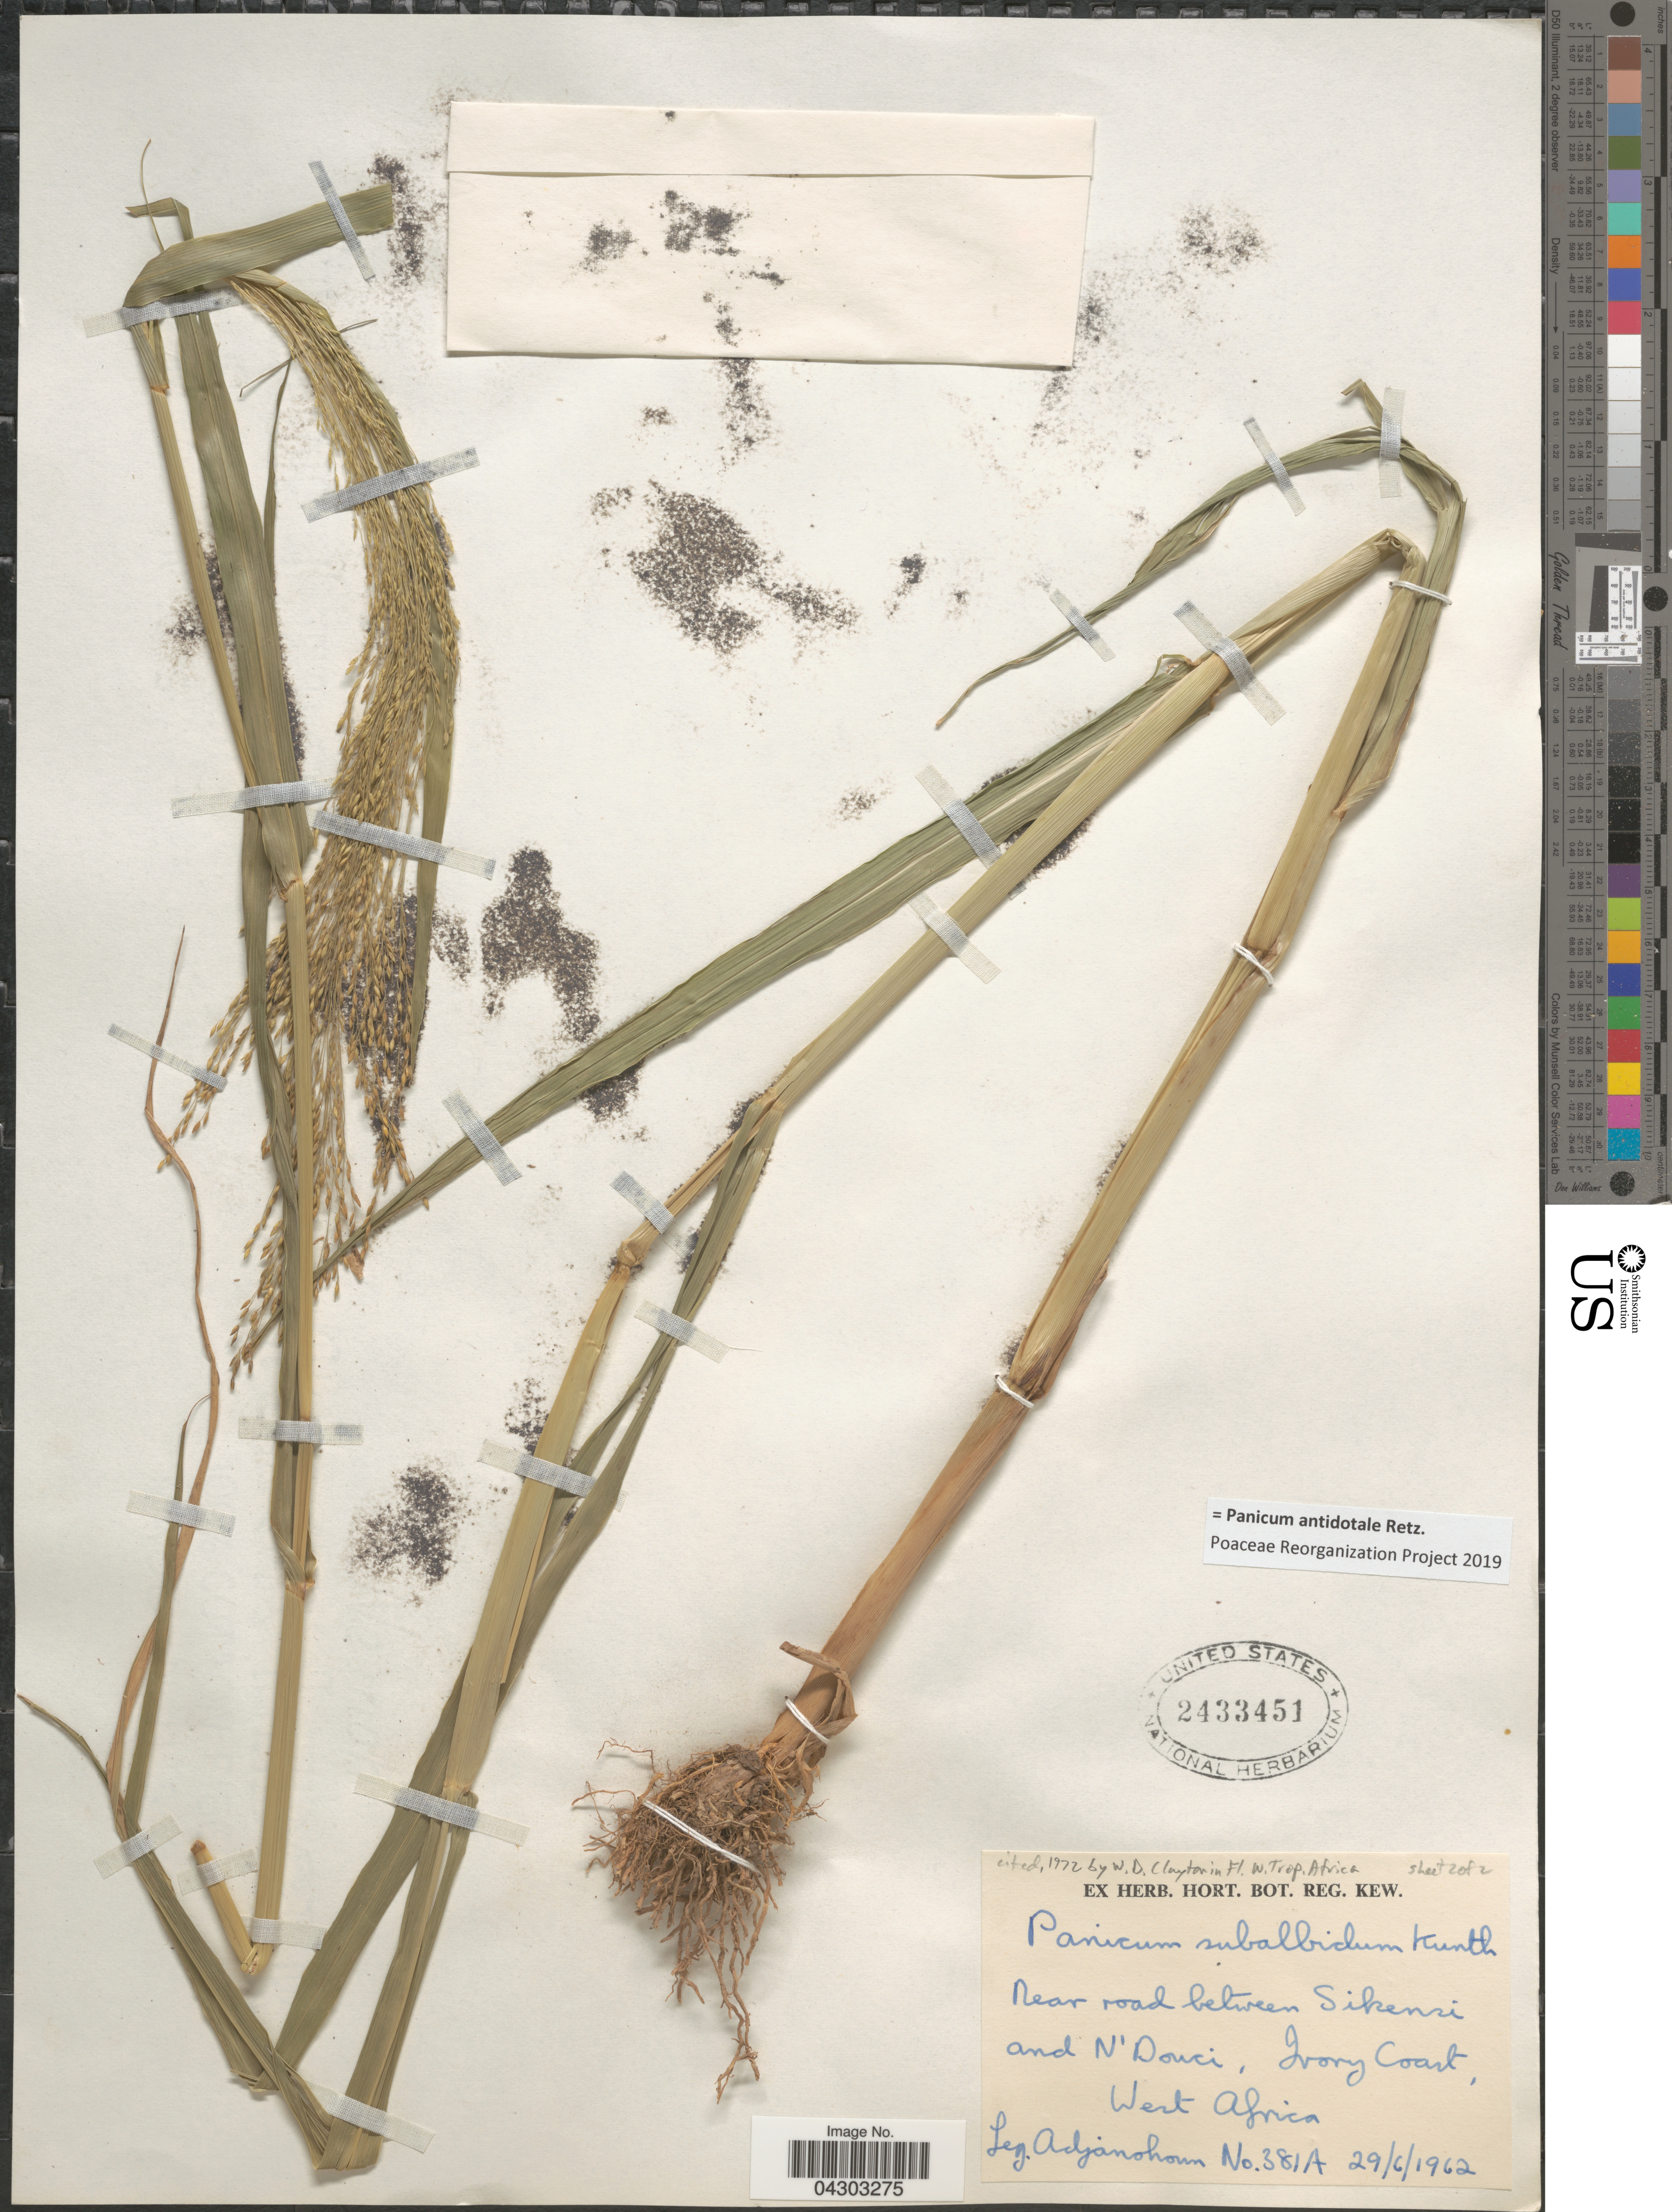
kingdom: Plantae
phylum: Tracheophyta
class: Liliopsida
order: Poales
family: Poaceae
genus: Panicum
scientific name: Panicum antidotale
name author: Retz.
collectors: Adjanohoun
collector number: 381A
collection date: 1962-06-29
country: Ivory Coast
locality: Near road between SIkenzi and N'Douci, West Africa.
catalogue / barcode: US 2433451